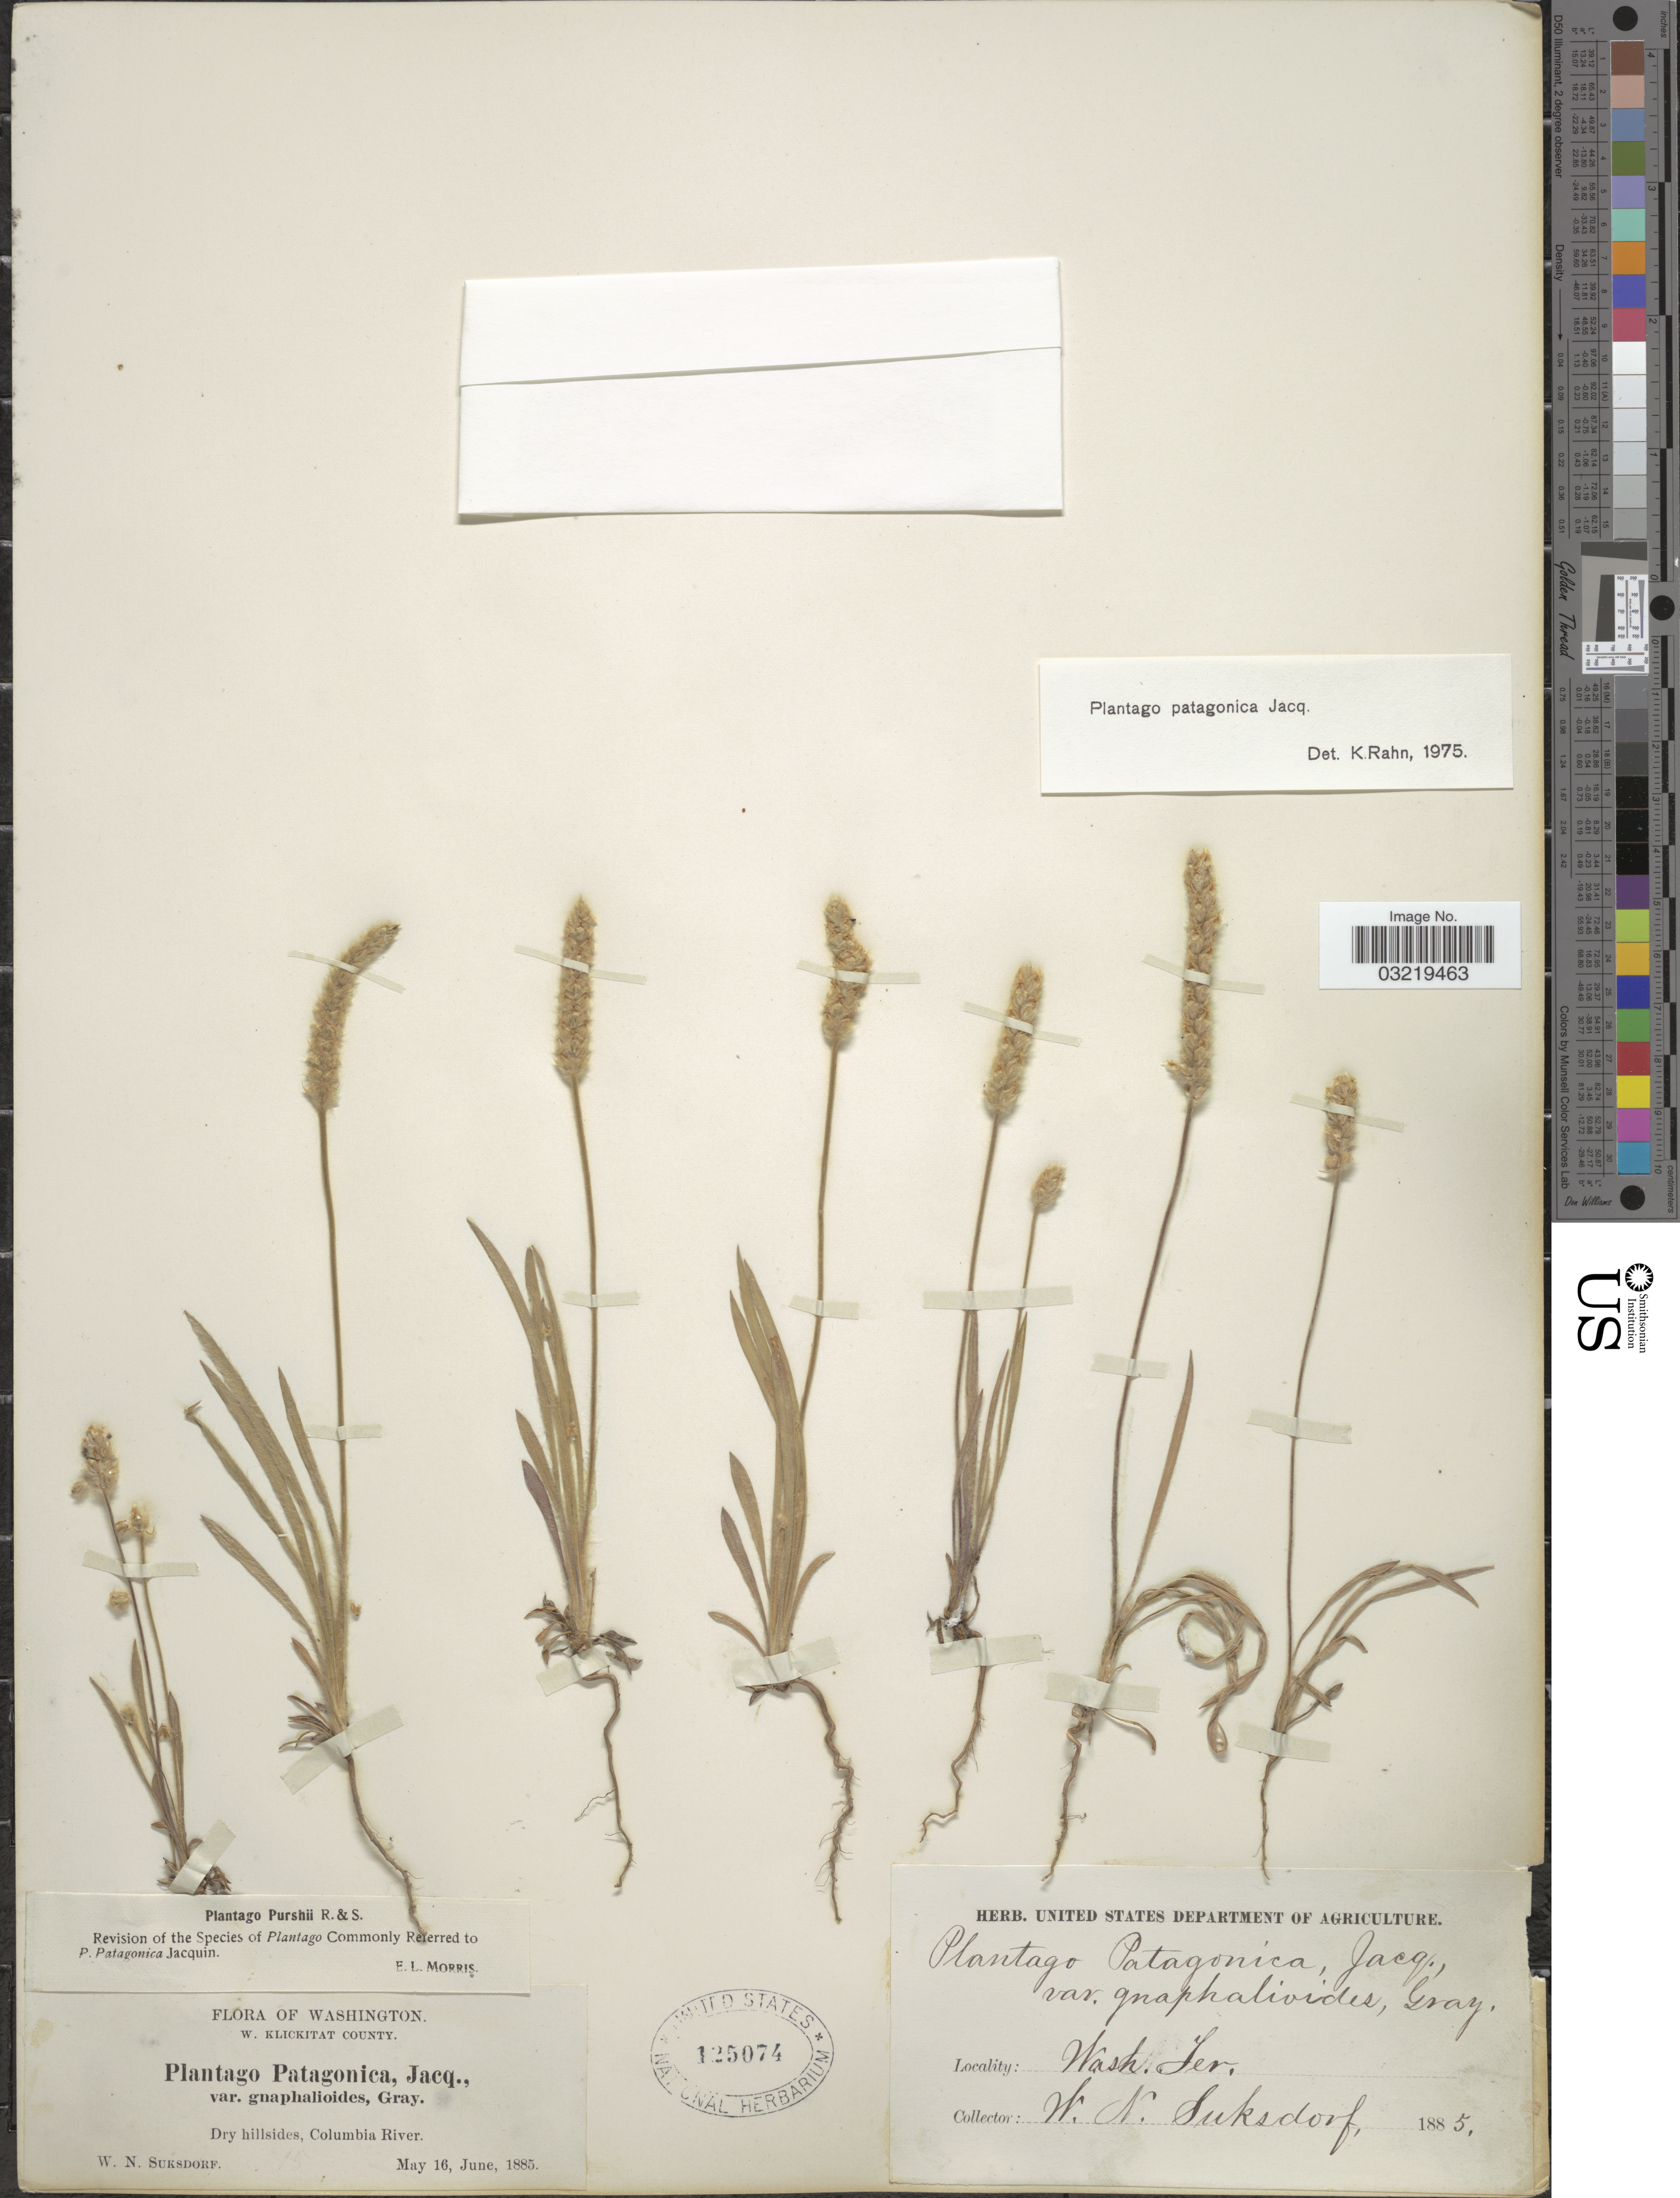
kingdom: Plantae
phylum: Tracheophyta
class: Magnoliopsida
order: Lamiales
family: Plantaginaceae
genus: Plantago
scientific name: Plantago patagonica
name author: Jacq.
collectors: W. N. Suksdorf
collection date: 1885-05-16/1885-06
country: United States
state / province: Washington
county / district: Klickitat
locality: W. Klickitat County. Dry hillside, Columbia River.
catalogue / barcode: US 125074